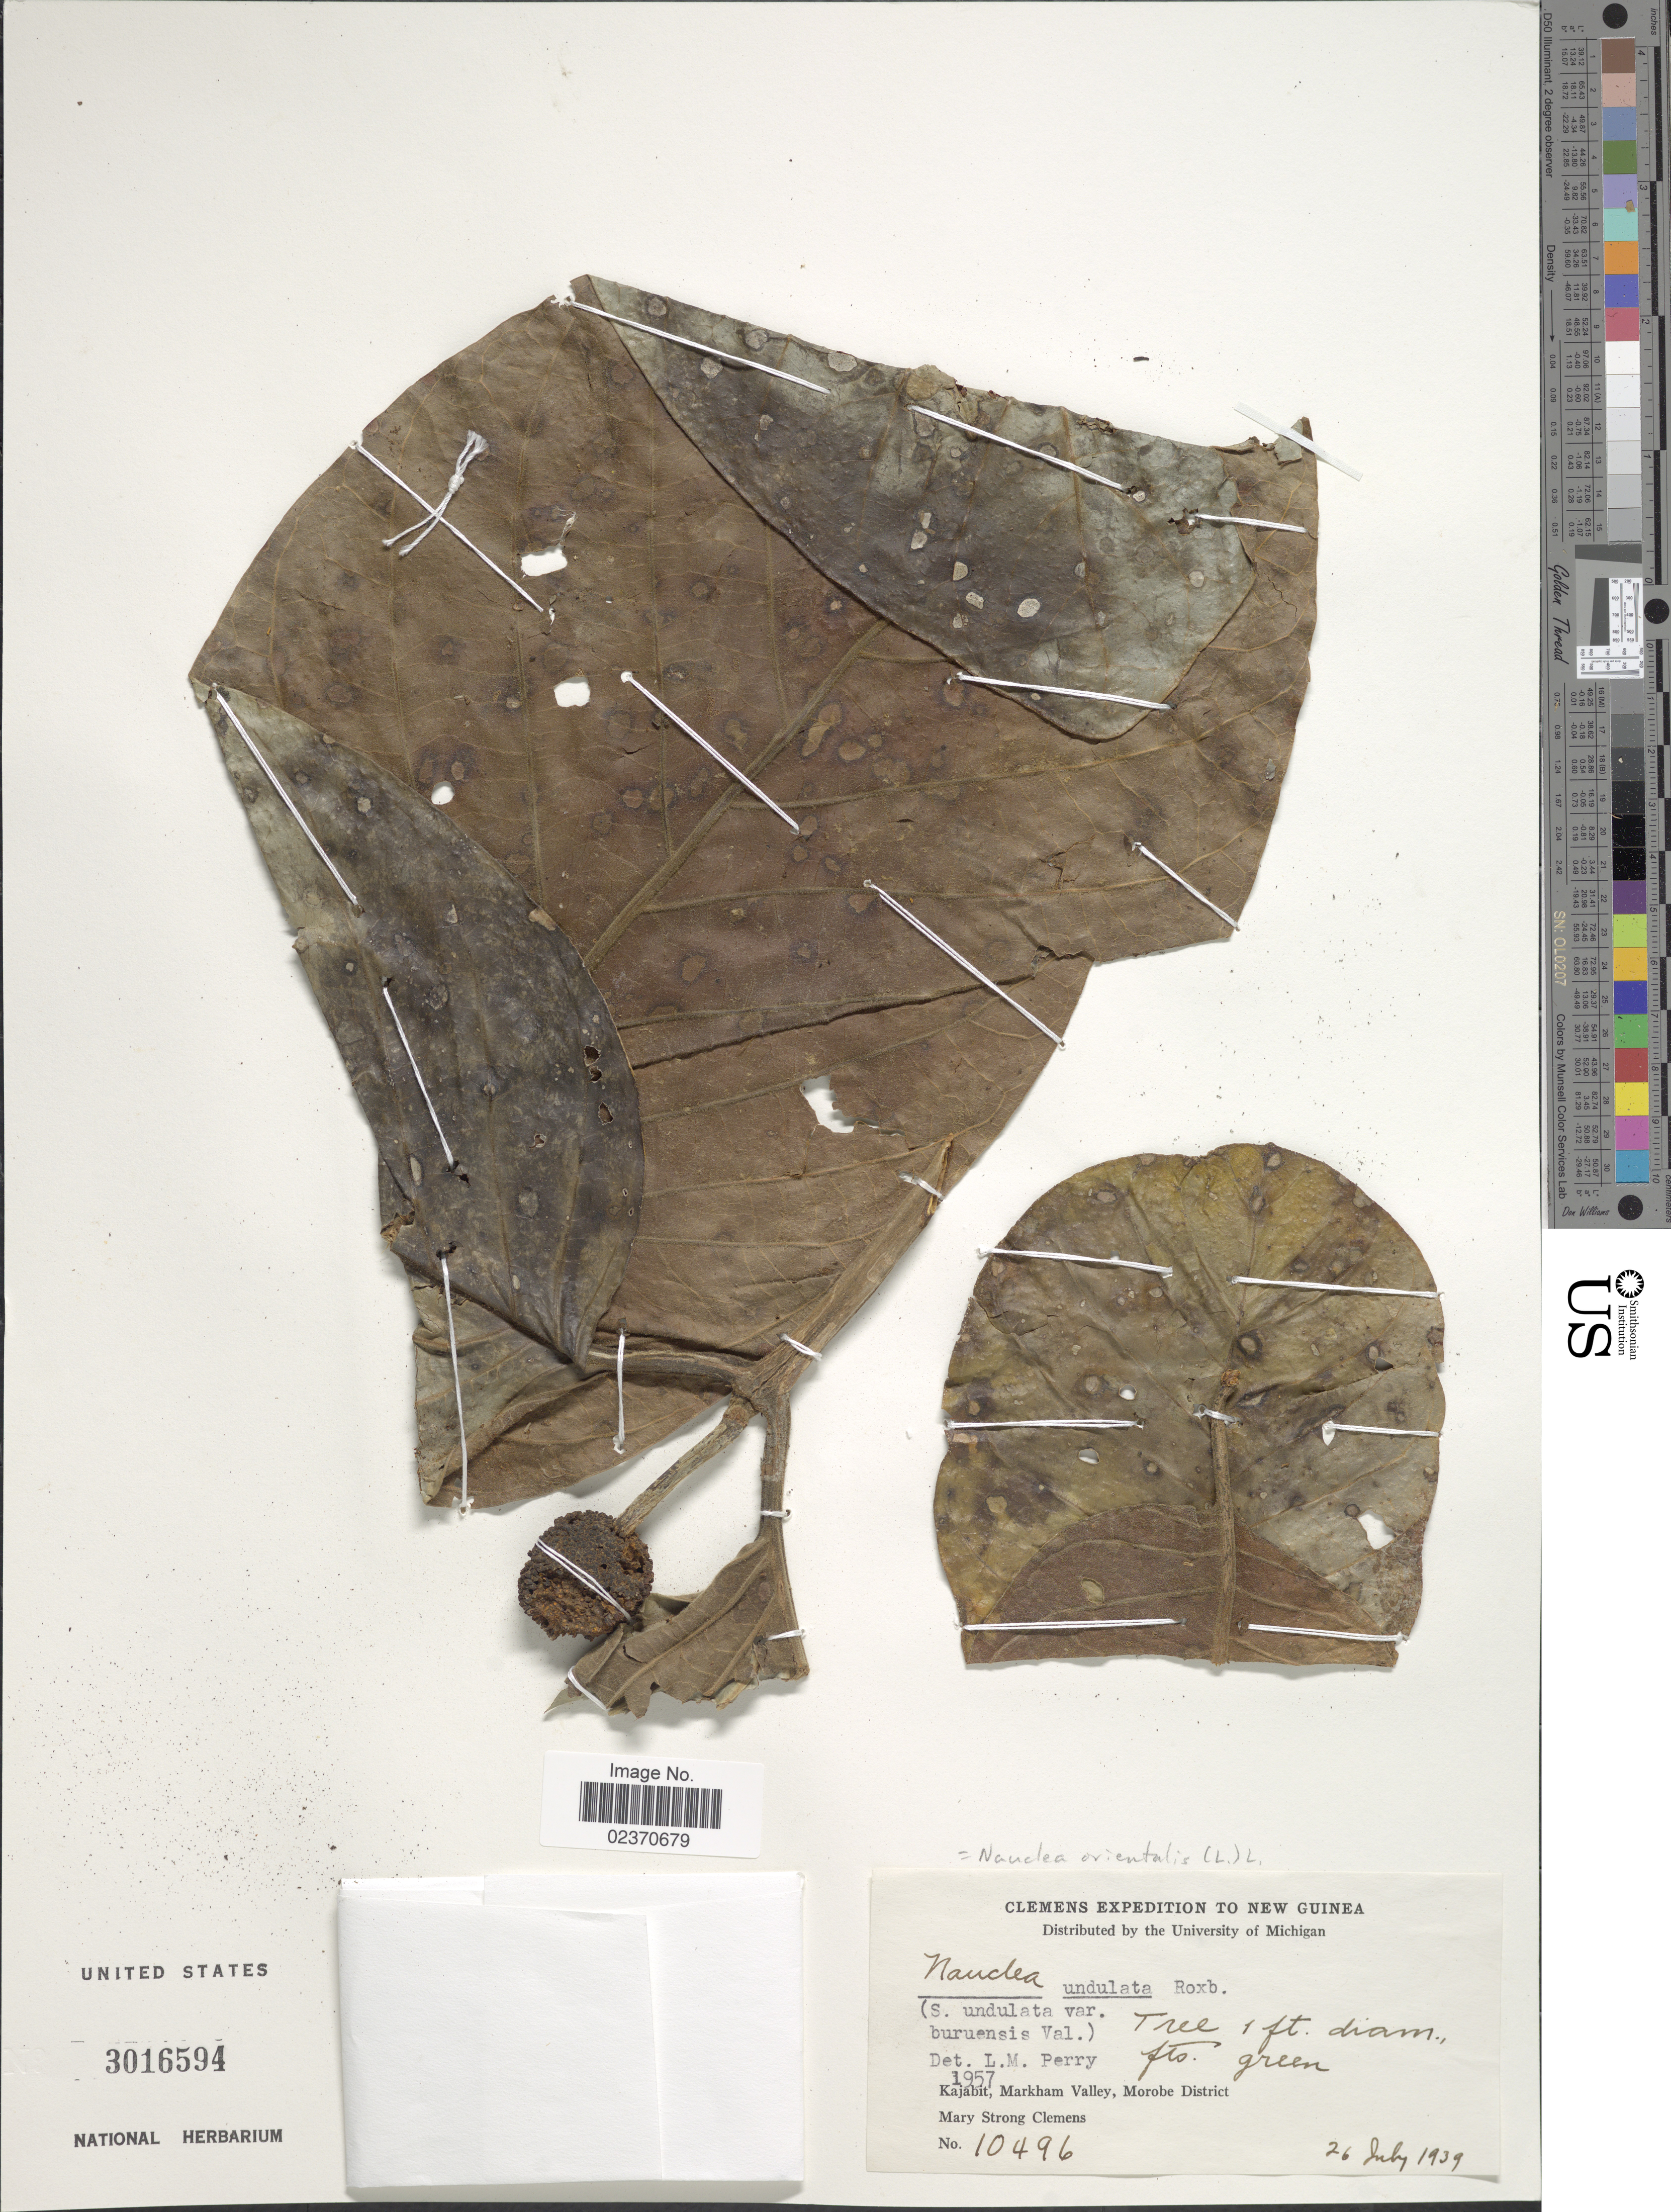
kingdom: Plantae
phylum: Tracheophyta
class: Magnoliopsida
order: Gentianales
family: Rubiaceae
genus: Nauclea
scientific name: Nauclea orientalis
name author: (L.) L.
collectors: M. S. Clemens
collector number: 10496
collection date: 1939-07-26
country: Papua New Guinea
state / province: Morobe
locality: Kajabit, Markham Valley, Morobe District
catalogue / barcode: US 3016594